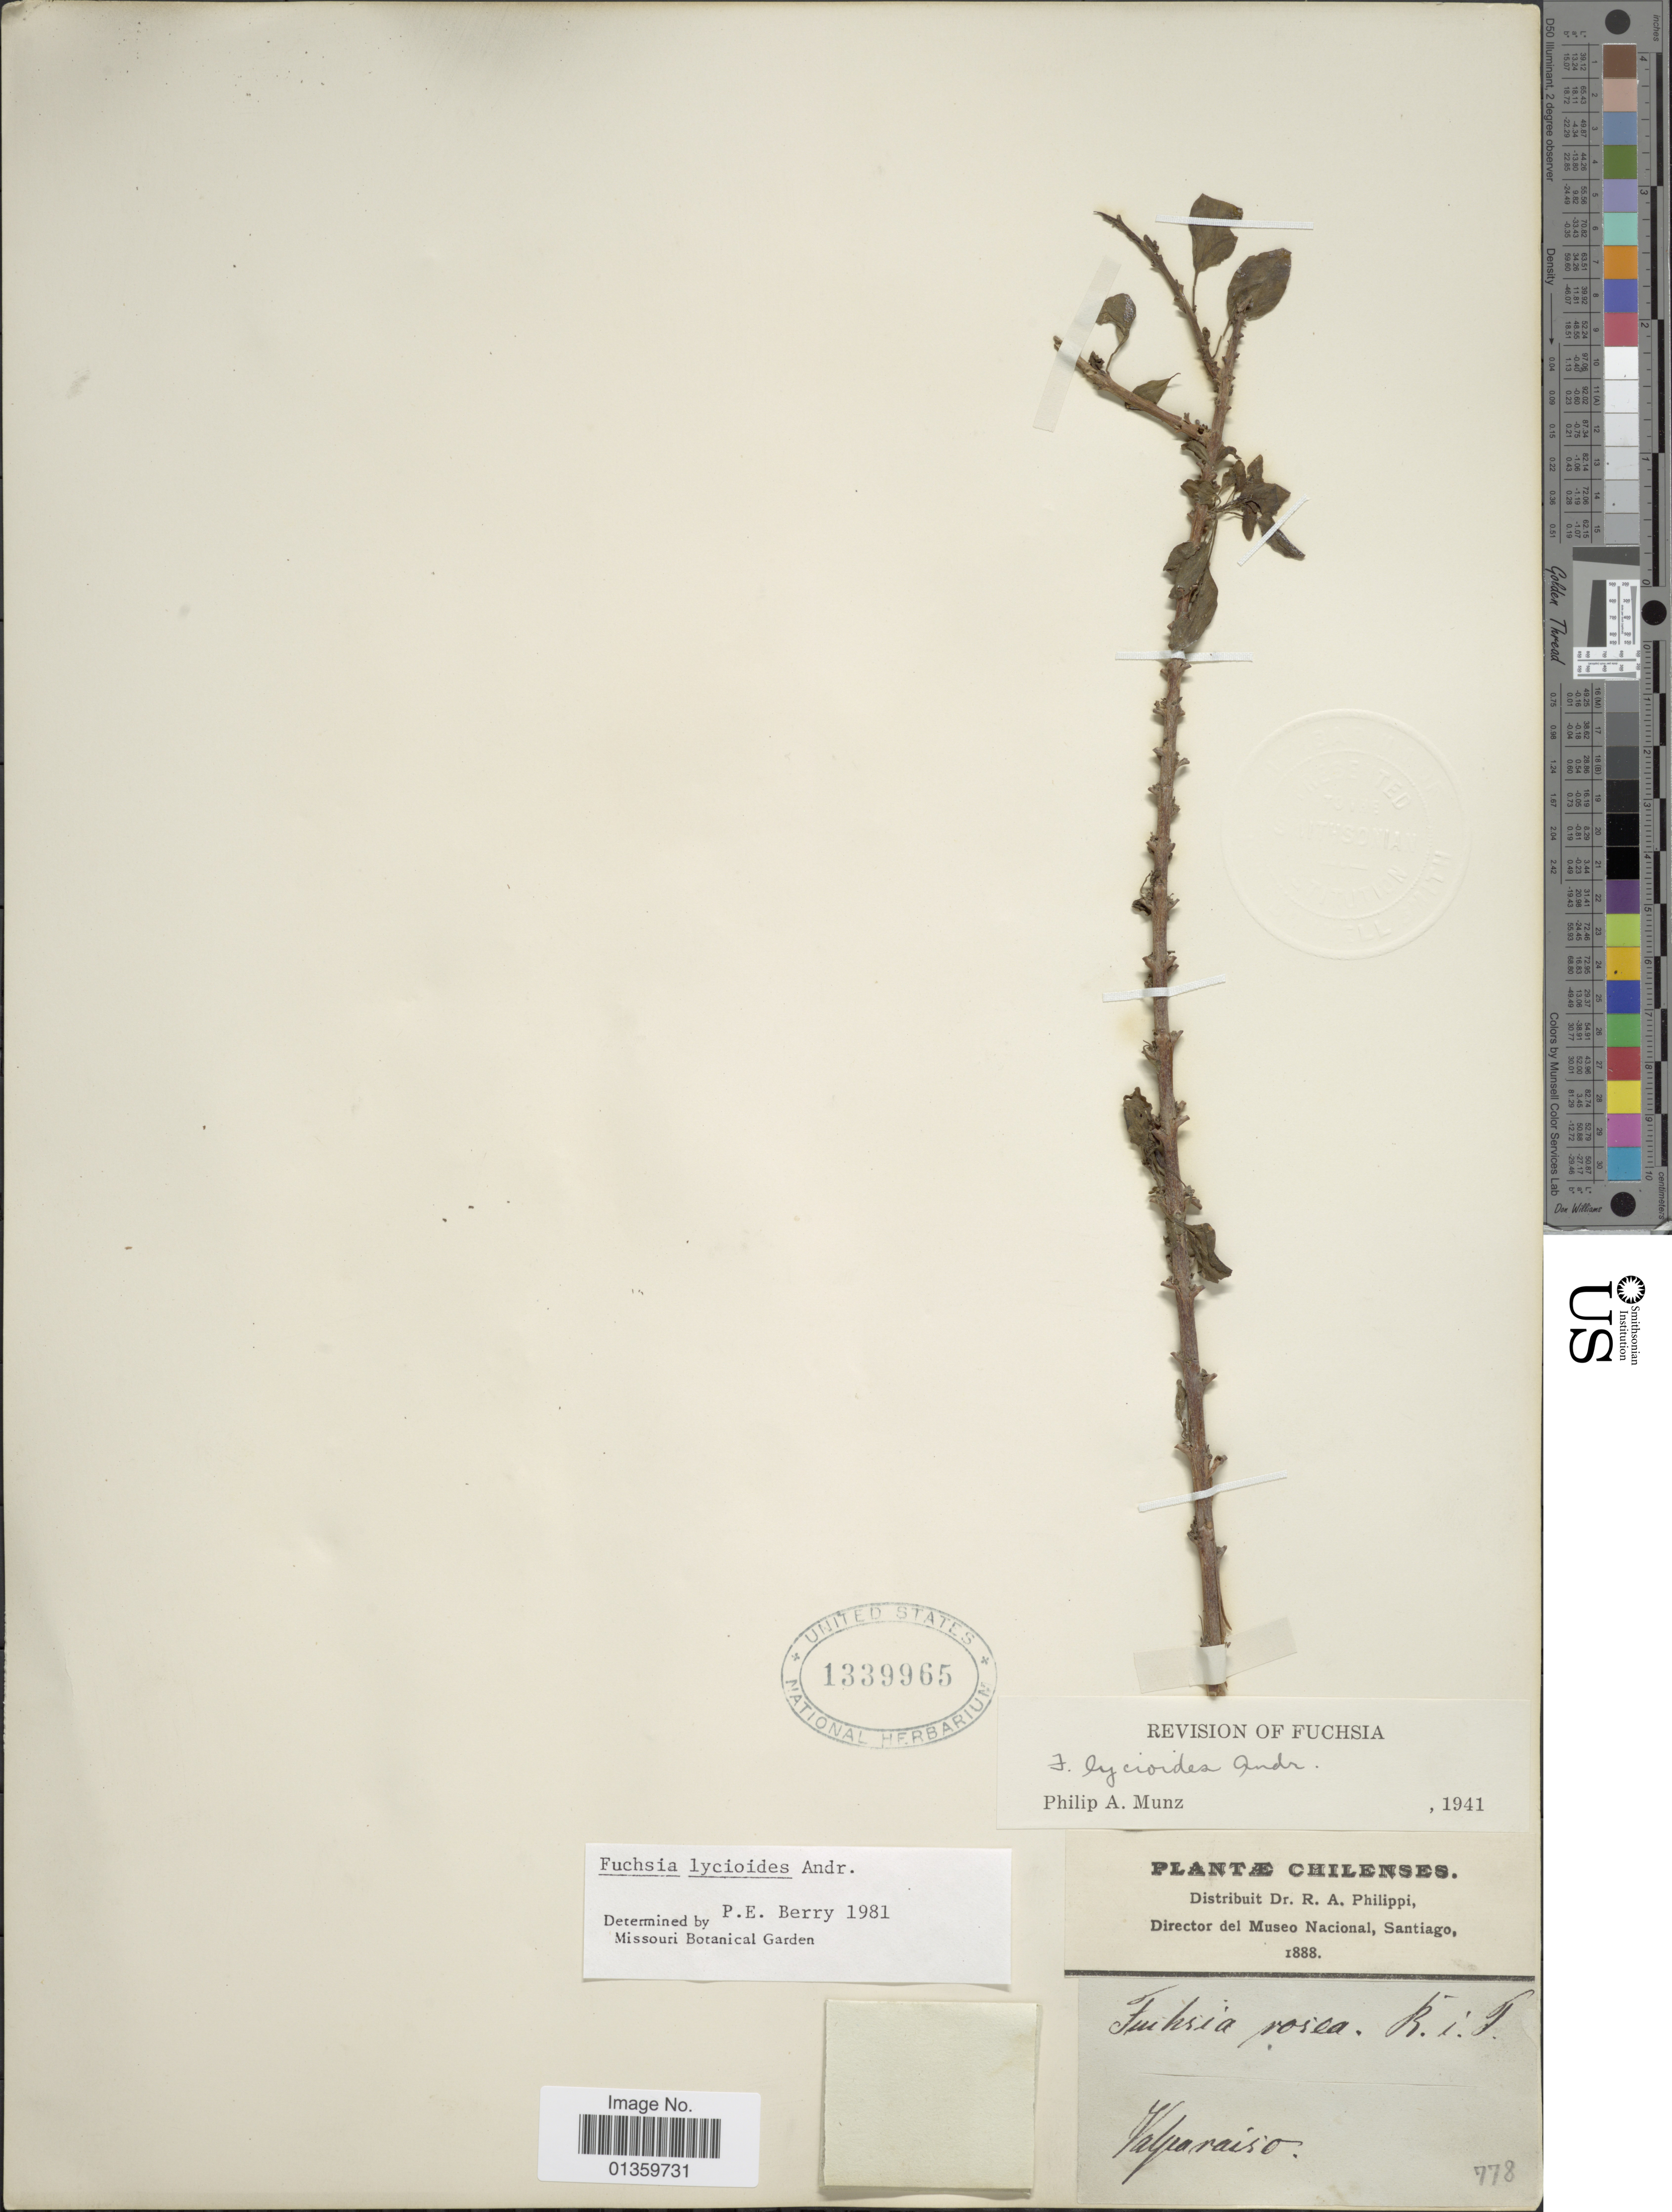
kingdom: Plantae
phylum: Tracheophyta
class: Magnoliopsida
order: Myrtales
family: Onagraceae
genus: Fuchsia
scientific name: Fuchsia lycioides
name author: Andrews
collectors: R. A. Philippi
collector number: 778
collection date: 1888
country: Chile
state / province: Valparaiso (V)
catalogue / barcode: US 1339965